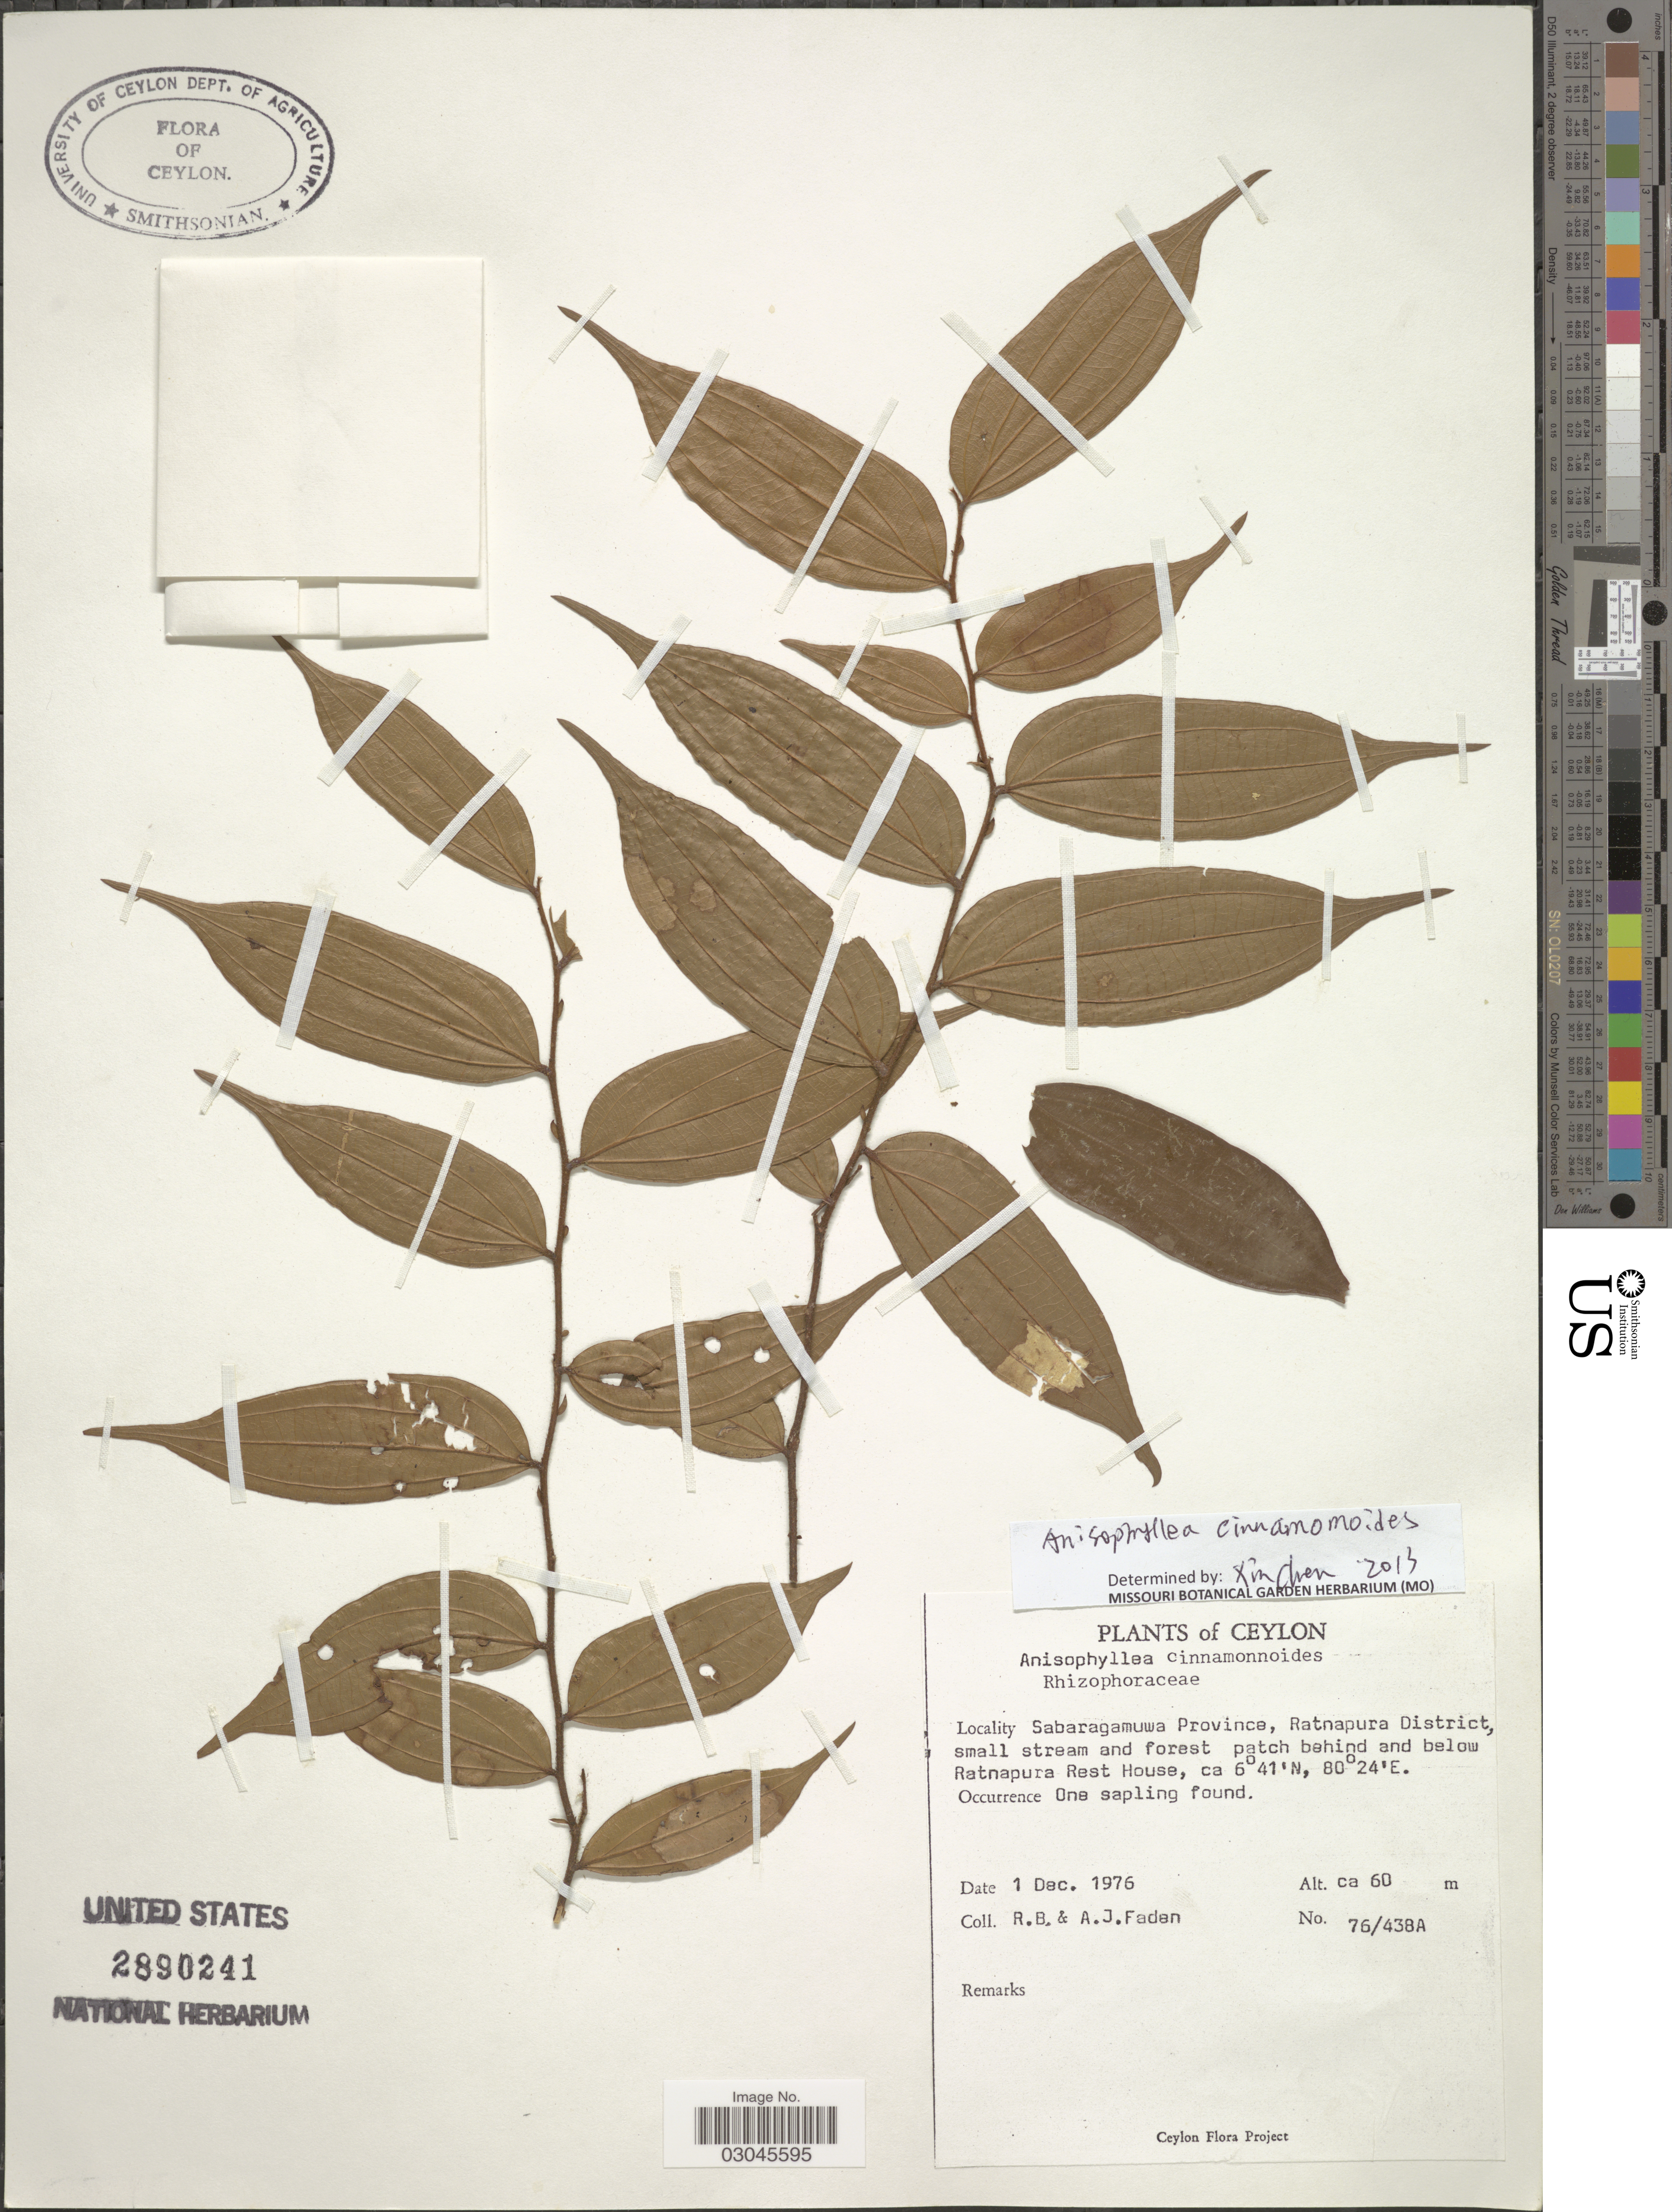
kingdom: Plantae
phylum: Tracheophyta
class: Magnoliopsida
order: Cucurbitales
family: Anisophylleaceae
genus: Anisophyllea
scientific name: Anisophyllea cinnamomoides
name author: Alston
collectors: R. B. Faden & A. J. Faden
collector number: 76/438A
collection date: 1976-12-01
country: Sri Lanka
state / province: Sabaragamuwa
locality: Ceylon. Ratnapura District, small stream and forest patch behind and below Ratnapura Rest House.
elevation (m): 60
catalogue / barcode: US 2890241